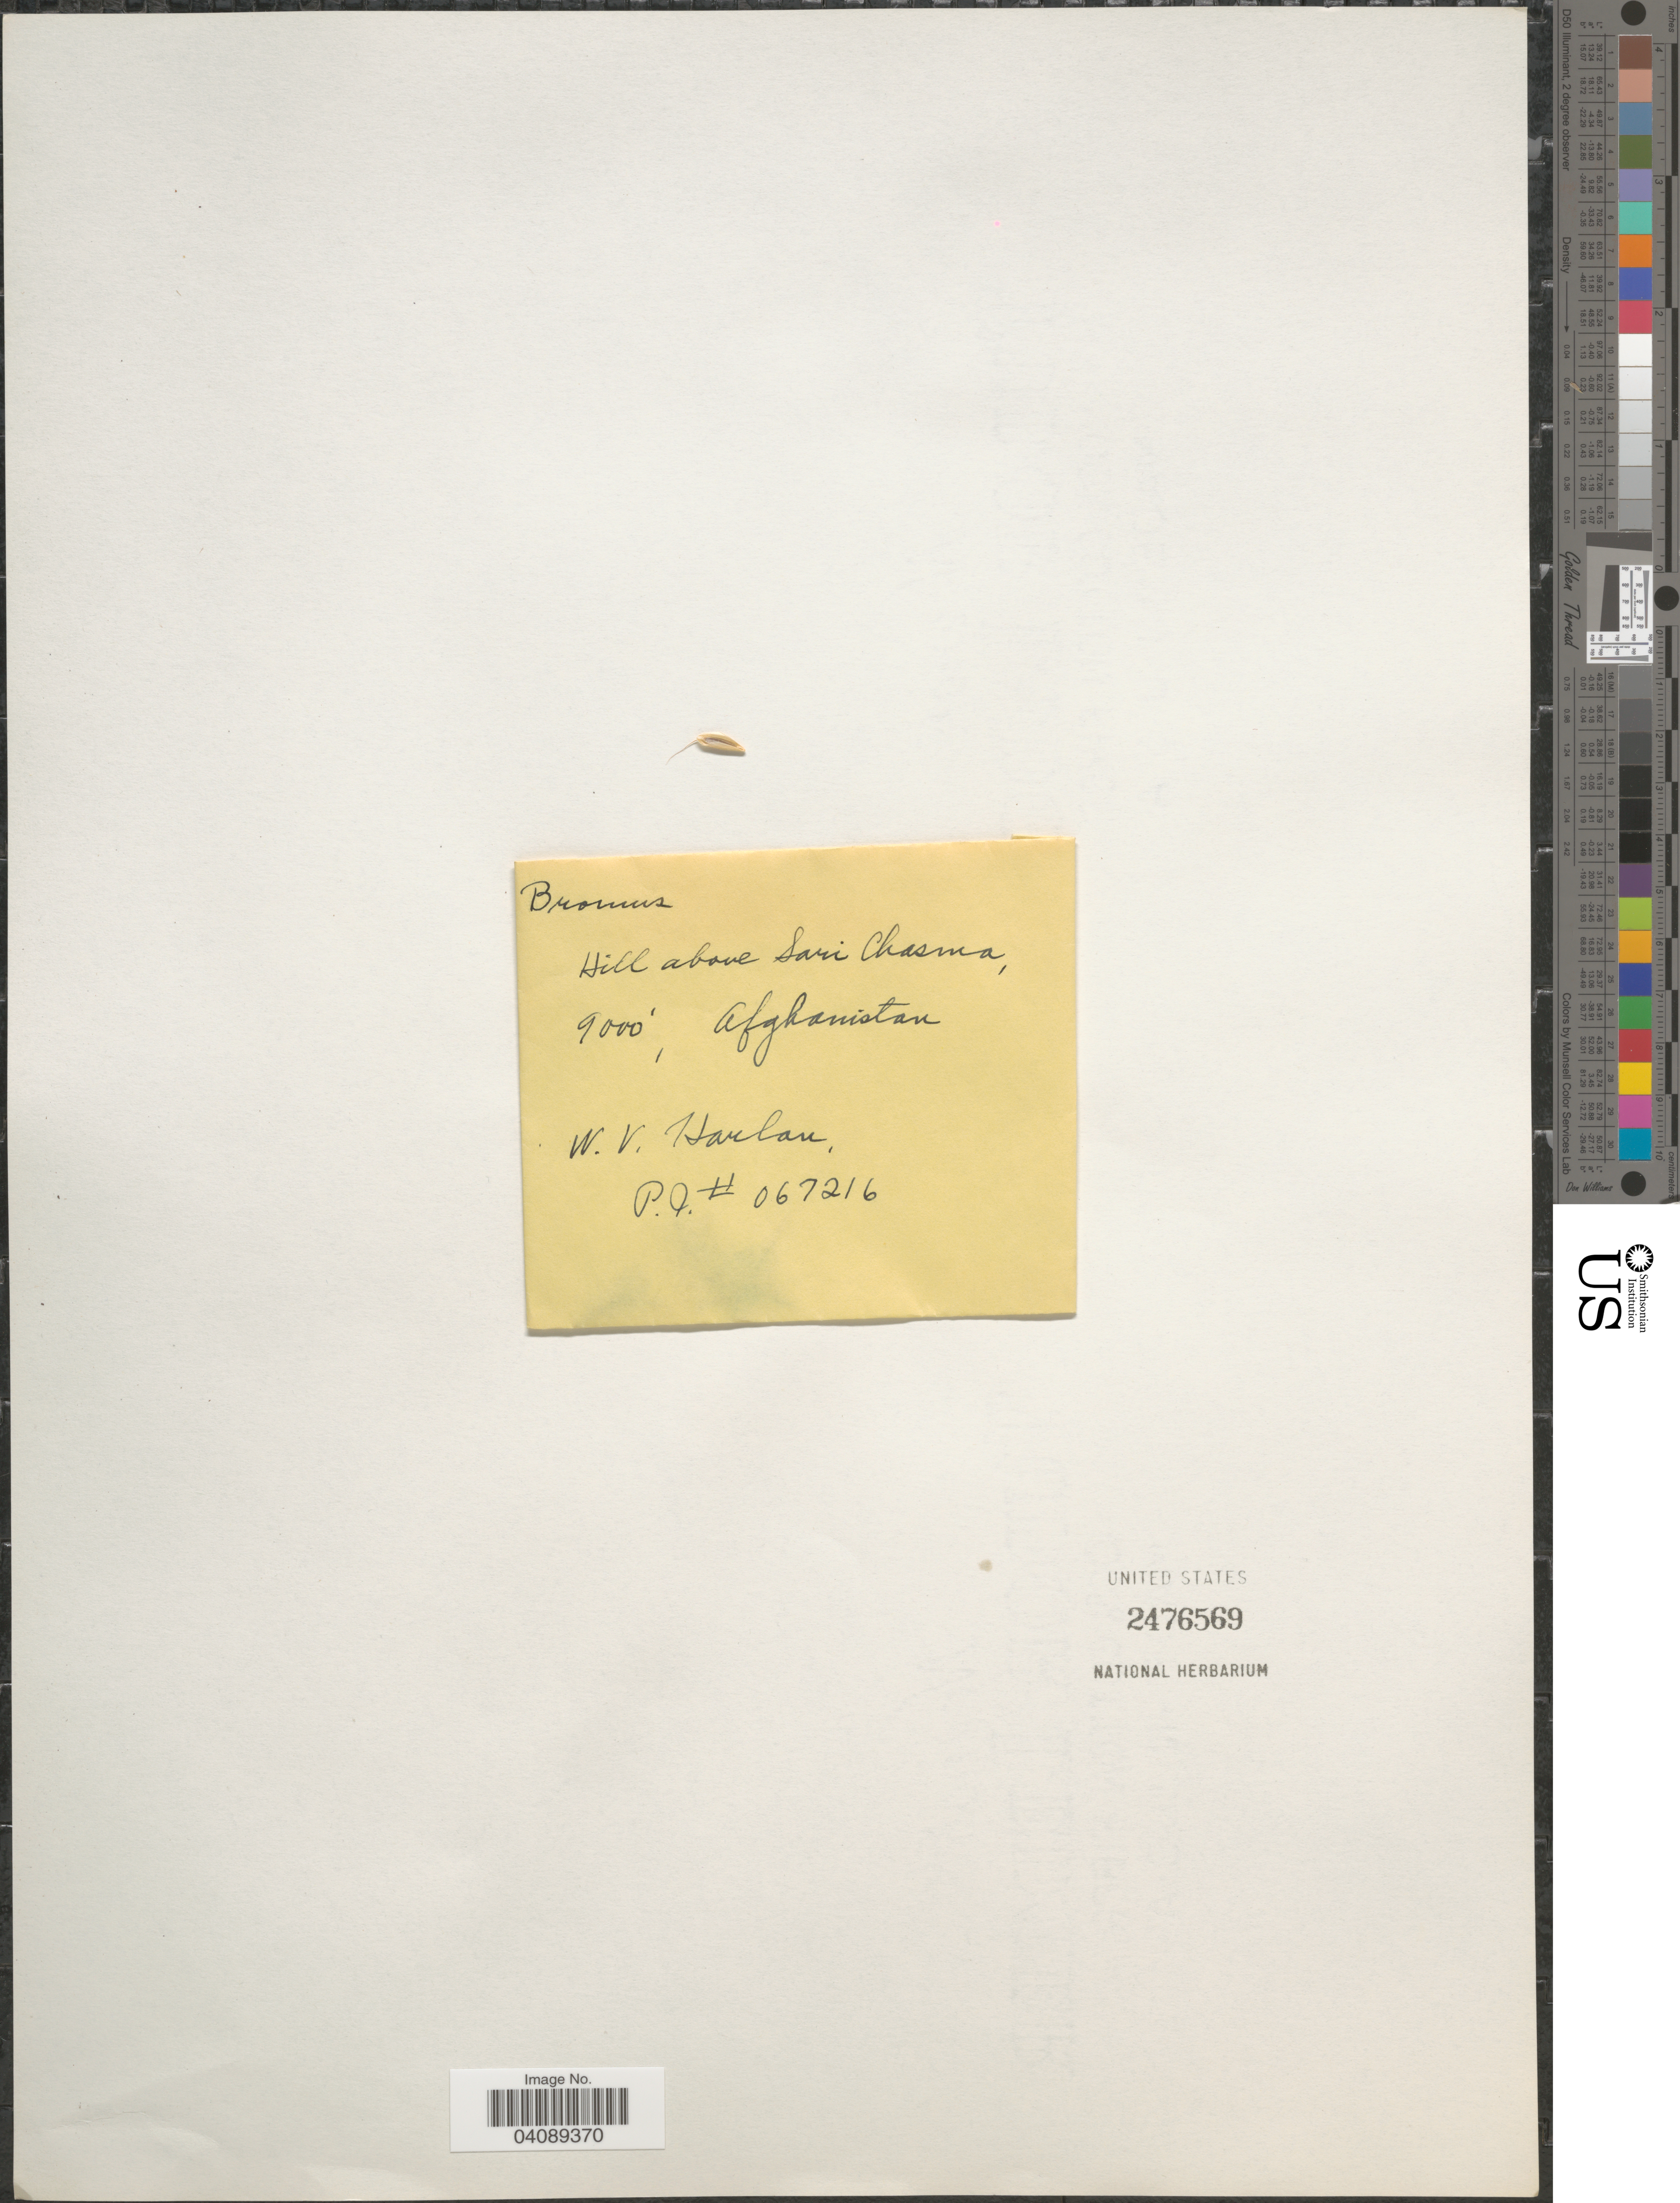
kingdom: Plantae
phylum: Tracheophyta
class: Liliopsida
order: Poales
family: Poaceae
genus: Bromus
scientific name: Bromus sp.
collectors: W. Harlan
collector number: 067216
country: Afghanistan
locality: Hill above Sari Chasma.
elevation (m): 2743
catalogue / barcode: US 2476569